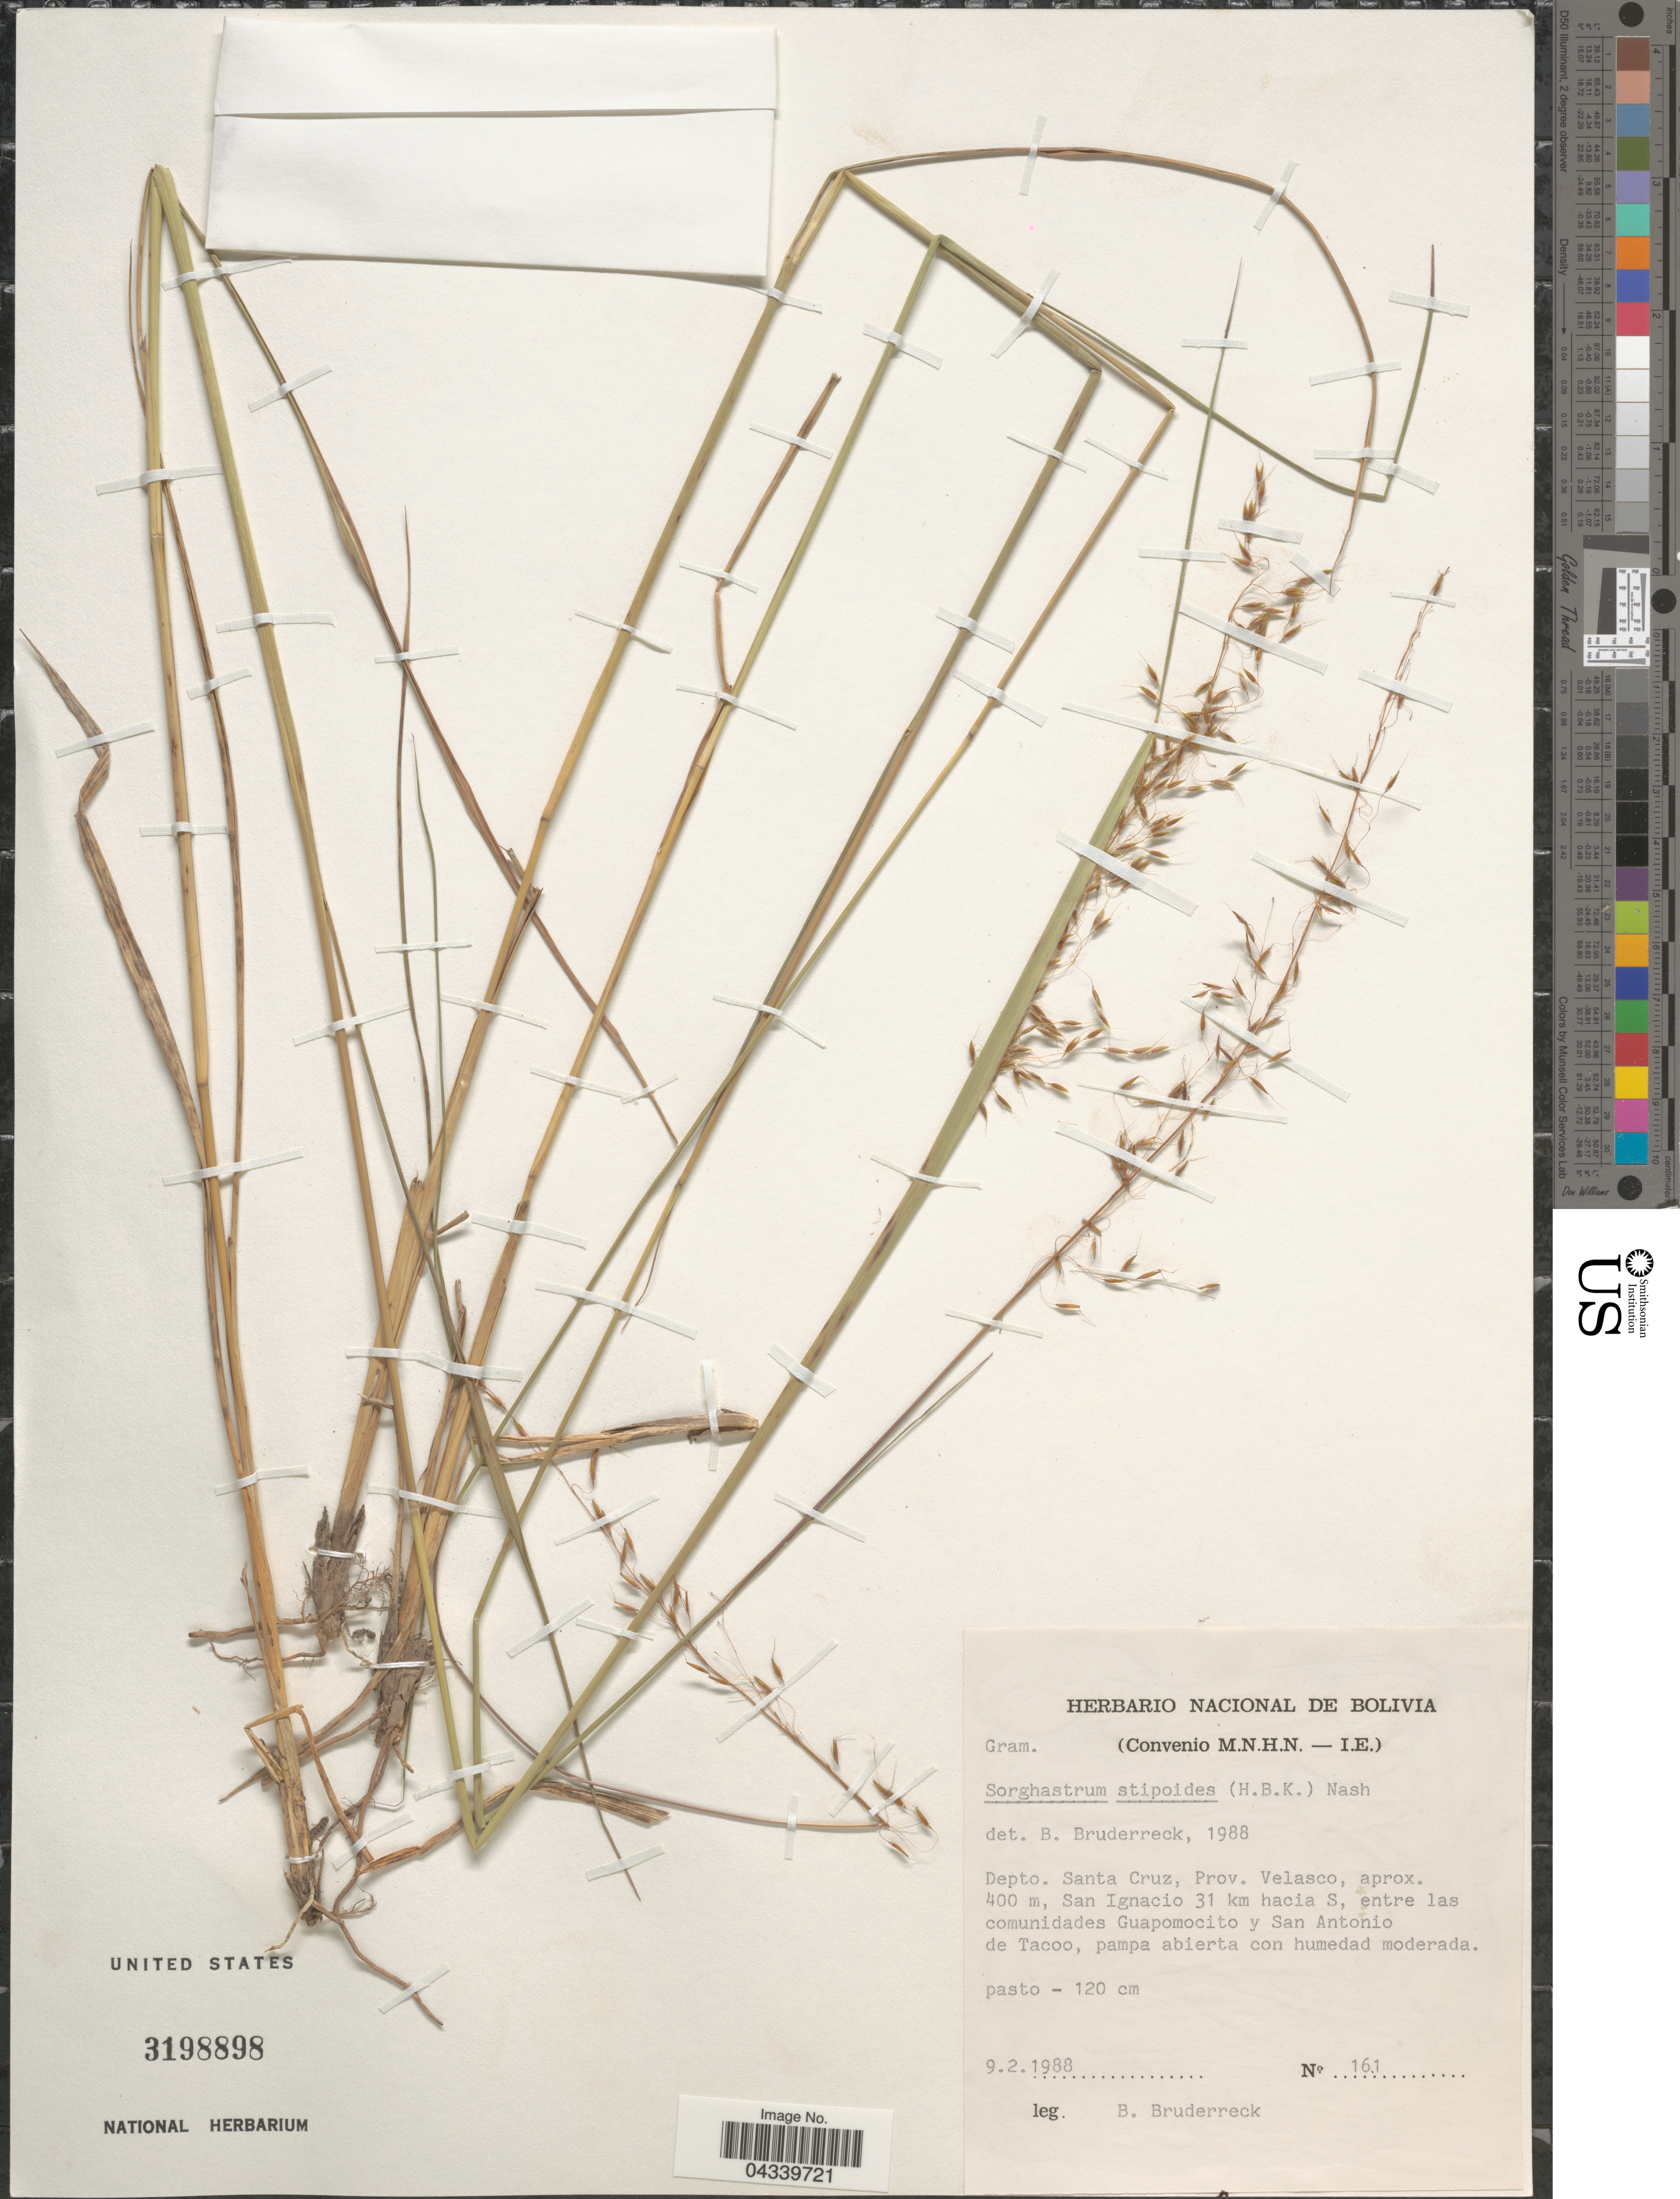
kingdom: Plantae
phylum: Tracheophyta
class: Liliopsida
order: Poales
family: Poaceae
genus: Sorghastrum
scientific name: Sorghastrum stipoides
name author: (Kunth) Nash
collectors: B. Bruderreck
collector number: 161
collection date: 1988-02-09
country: Bolivia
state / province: Santa Cruz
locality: Depto. Santa Cruz, Prov. Velasco, San Ignacio 31 km hacia S, entre las comunidades Guapomocito y San Antonio de Tacoo.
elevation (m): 400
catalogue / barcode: US 3198898